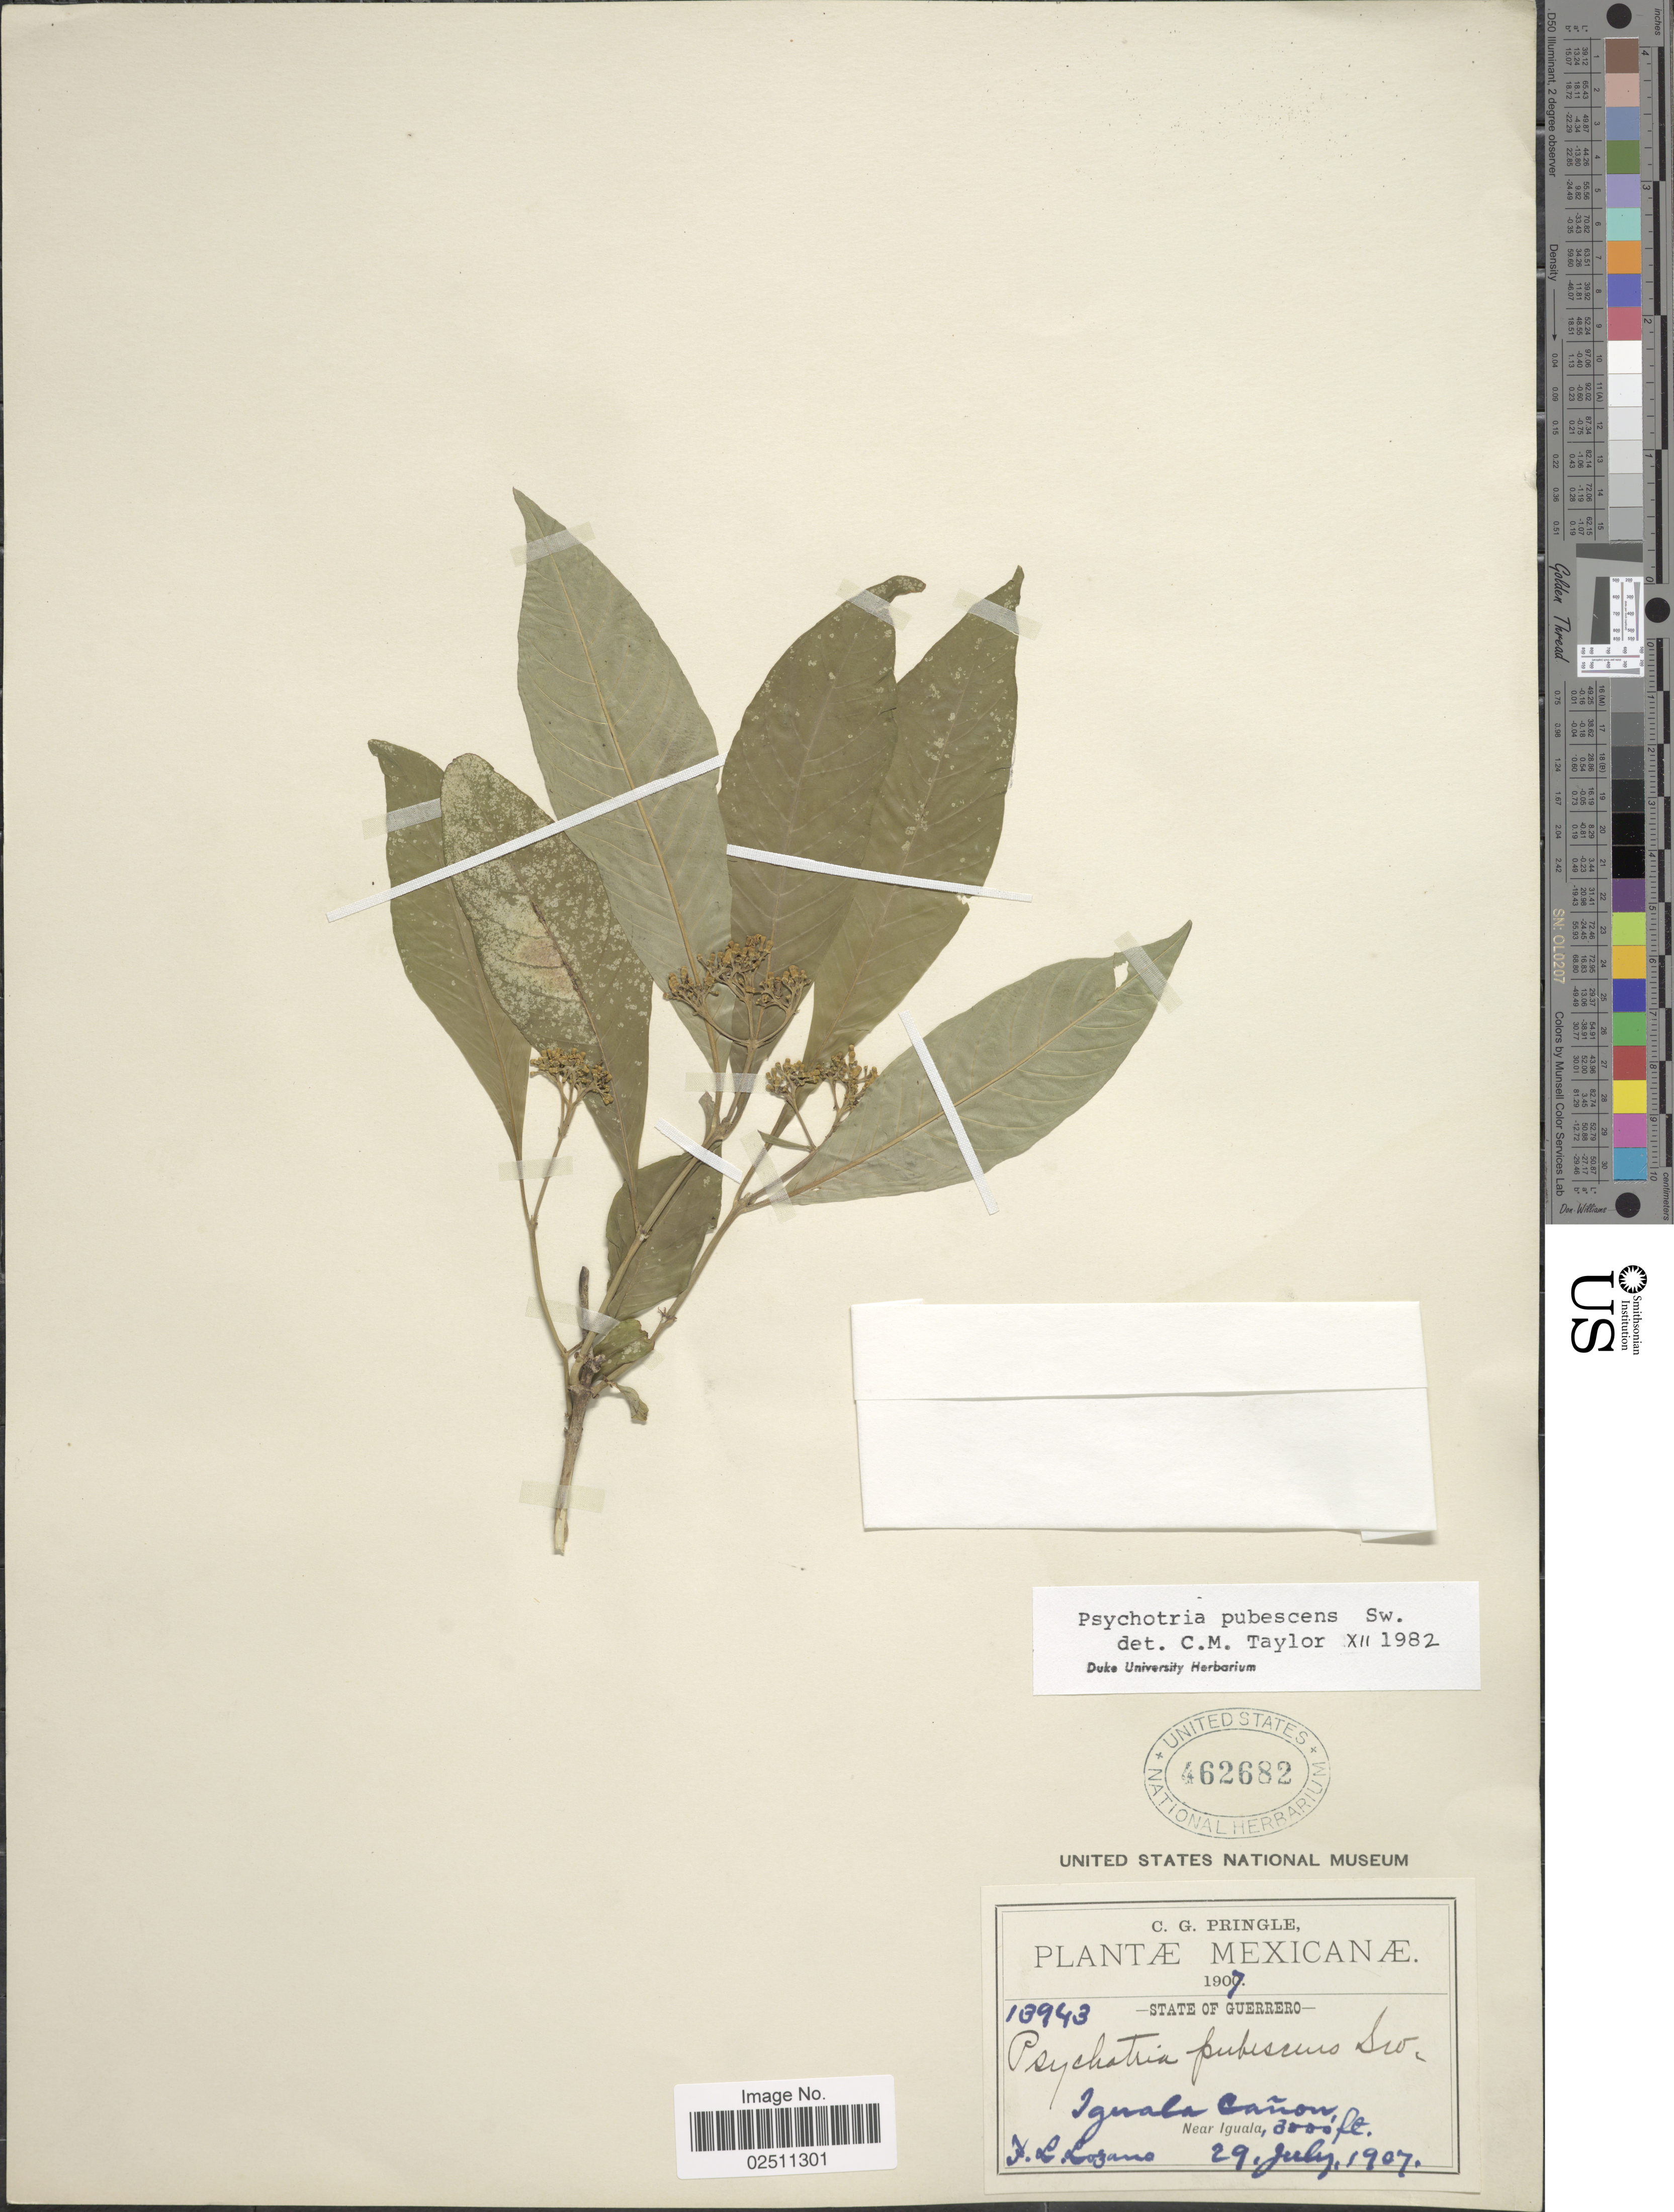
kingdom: Plantae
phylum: Tracheophyta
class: Magnoliopsida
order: Gentianales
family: Rubiaceae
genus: Psychotria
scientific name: Psychotria pubescens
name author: Sw.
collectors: F. Lozano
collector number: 13943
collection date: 1907-07-29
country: Mexico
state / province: Guerrero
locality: Ignala Canon, near Iguala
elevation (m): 914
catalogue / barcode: US 462682